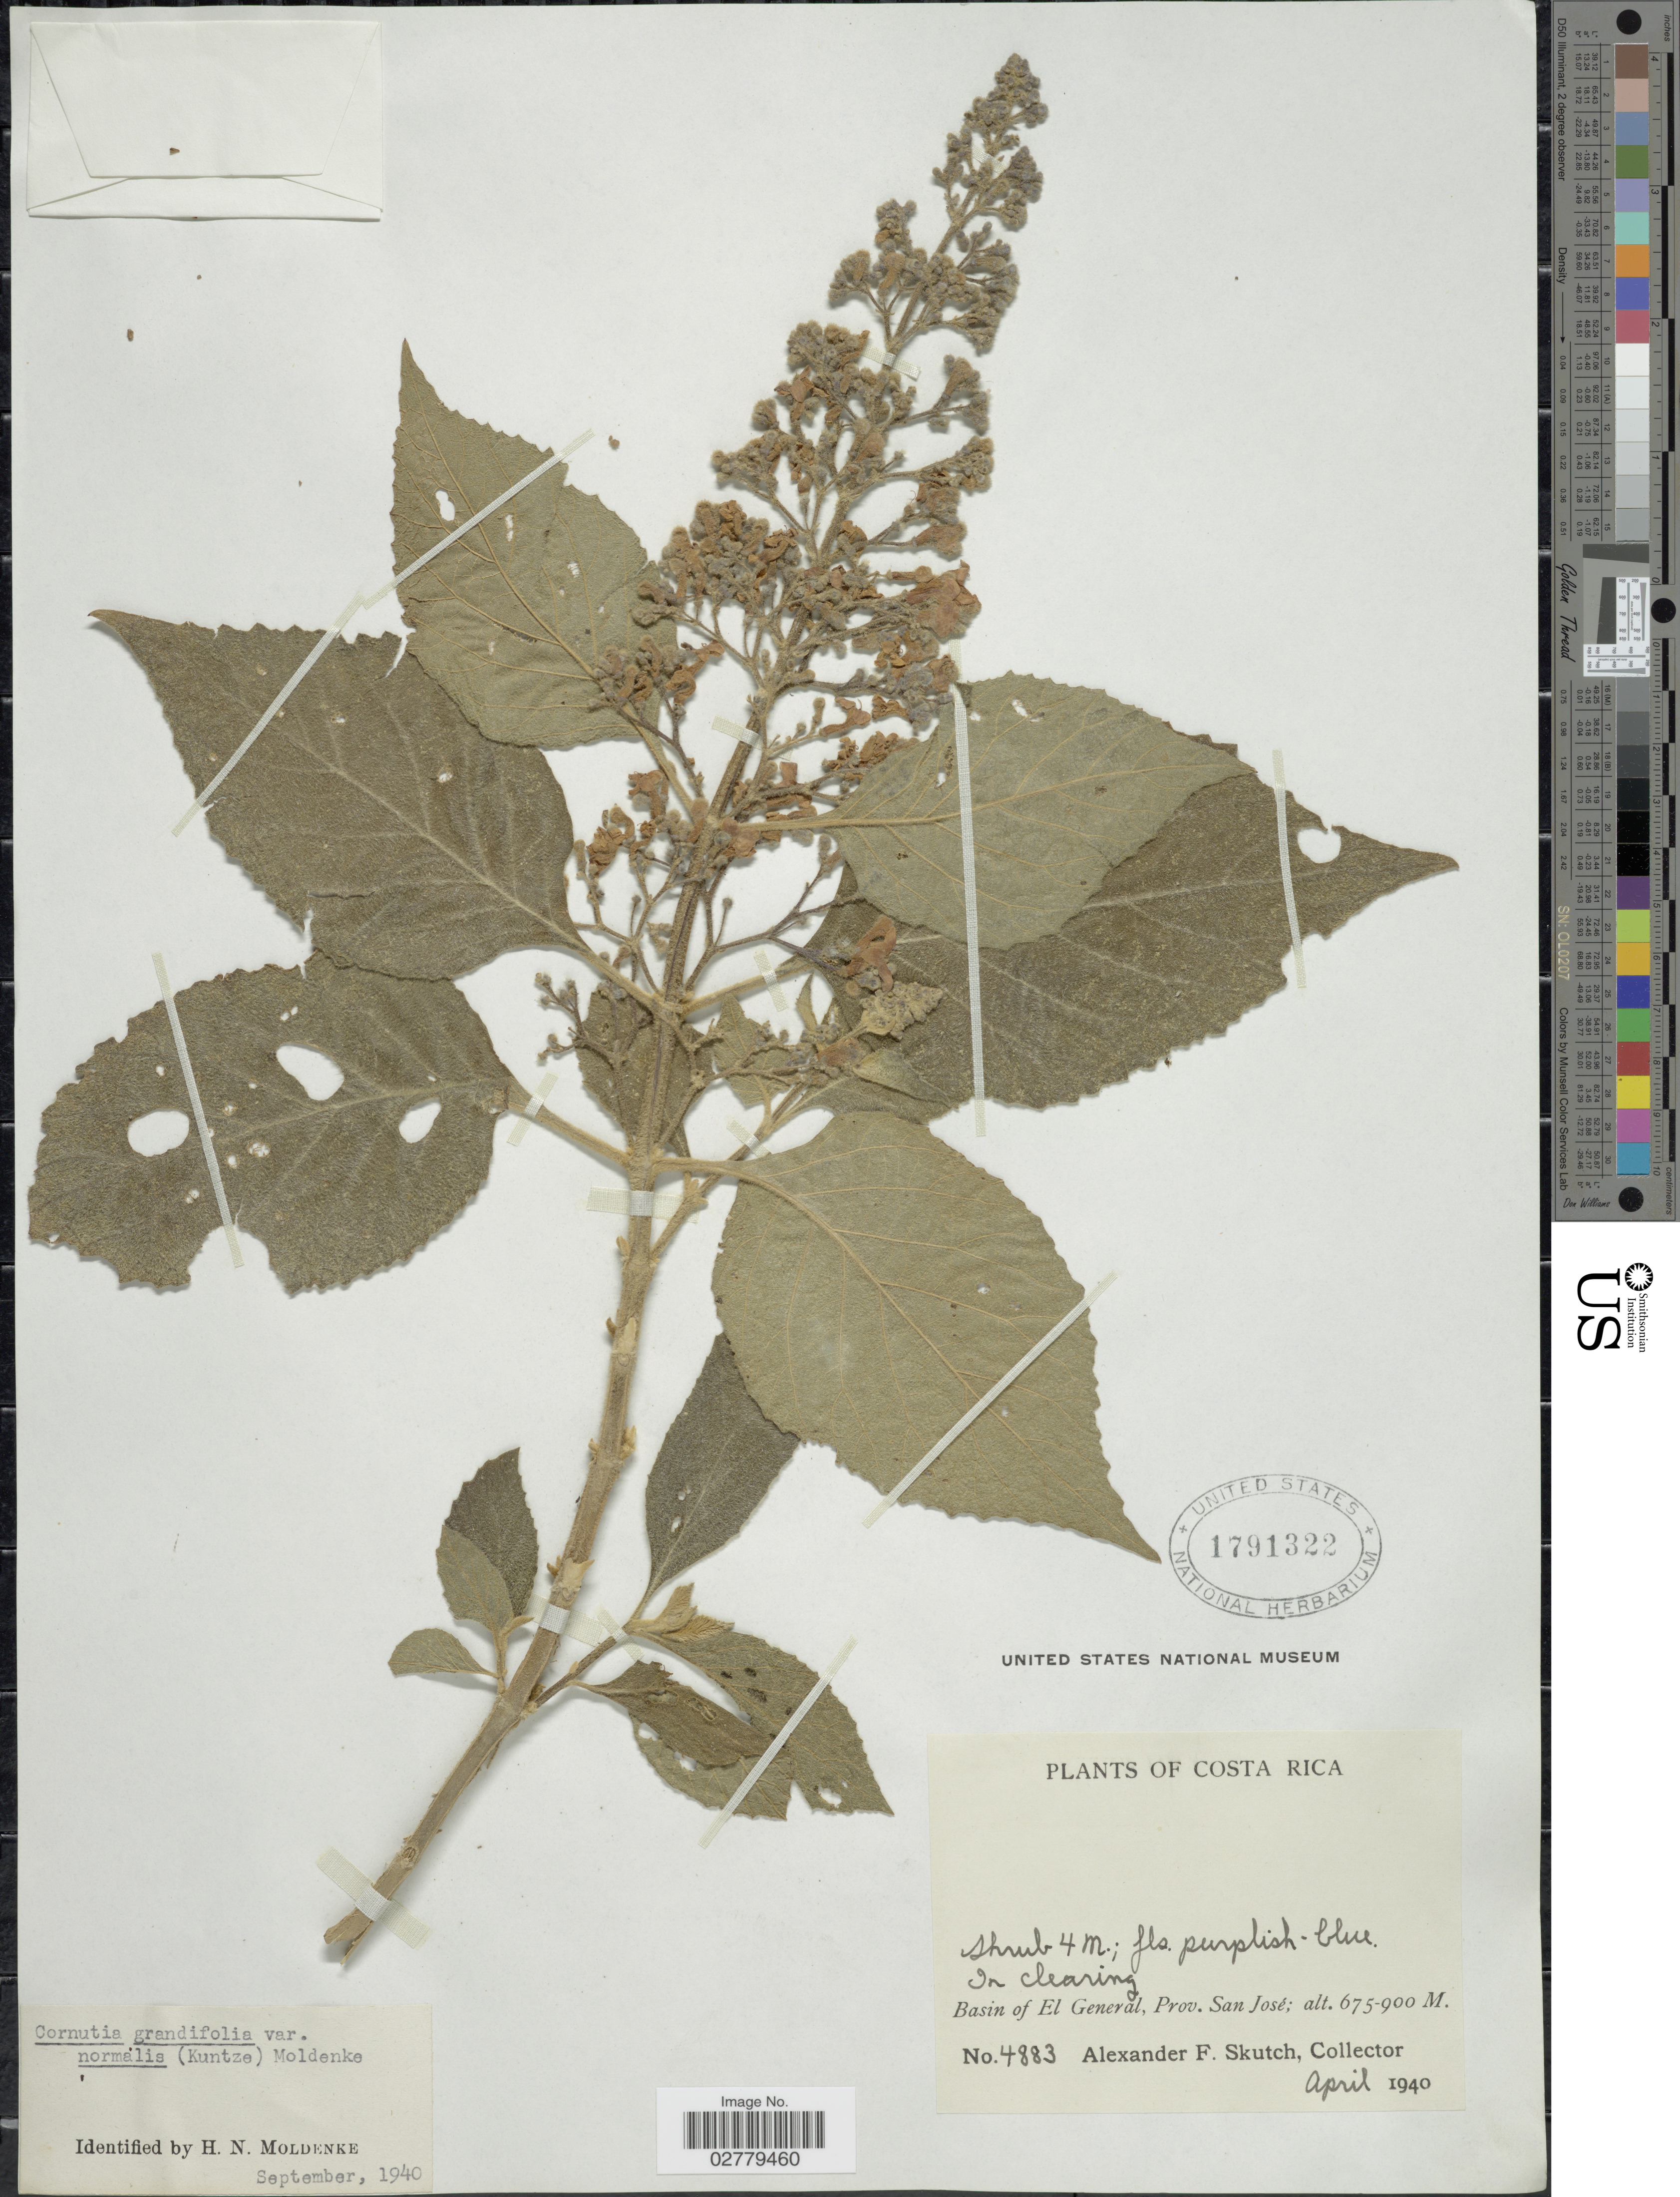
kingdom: Plantae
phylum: Tracheophyta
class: Magnoliopsida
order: Lamiales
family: Lamiaceae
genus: Cornutia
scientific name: Cornutia grandifolia var. normalis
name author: Moldenke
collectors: A. F. Skutch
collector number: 4883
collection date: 1940-04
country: Costa Rica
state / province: San José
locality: Basin of El General, Prov. San José.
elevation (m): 675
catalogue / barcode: US 1791322